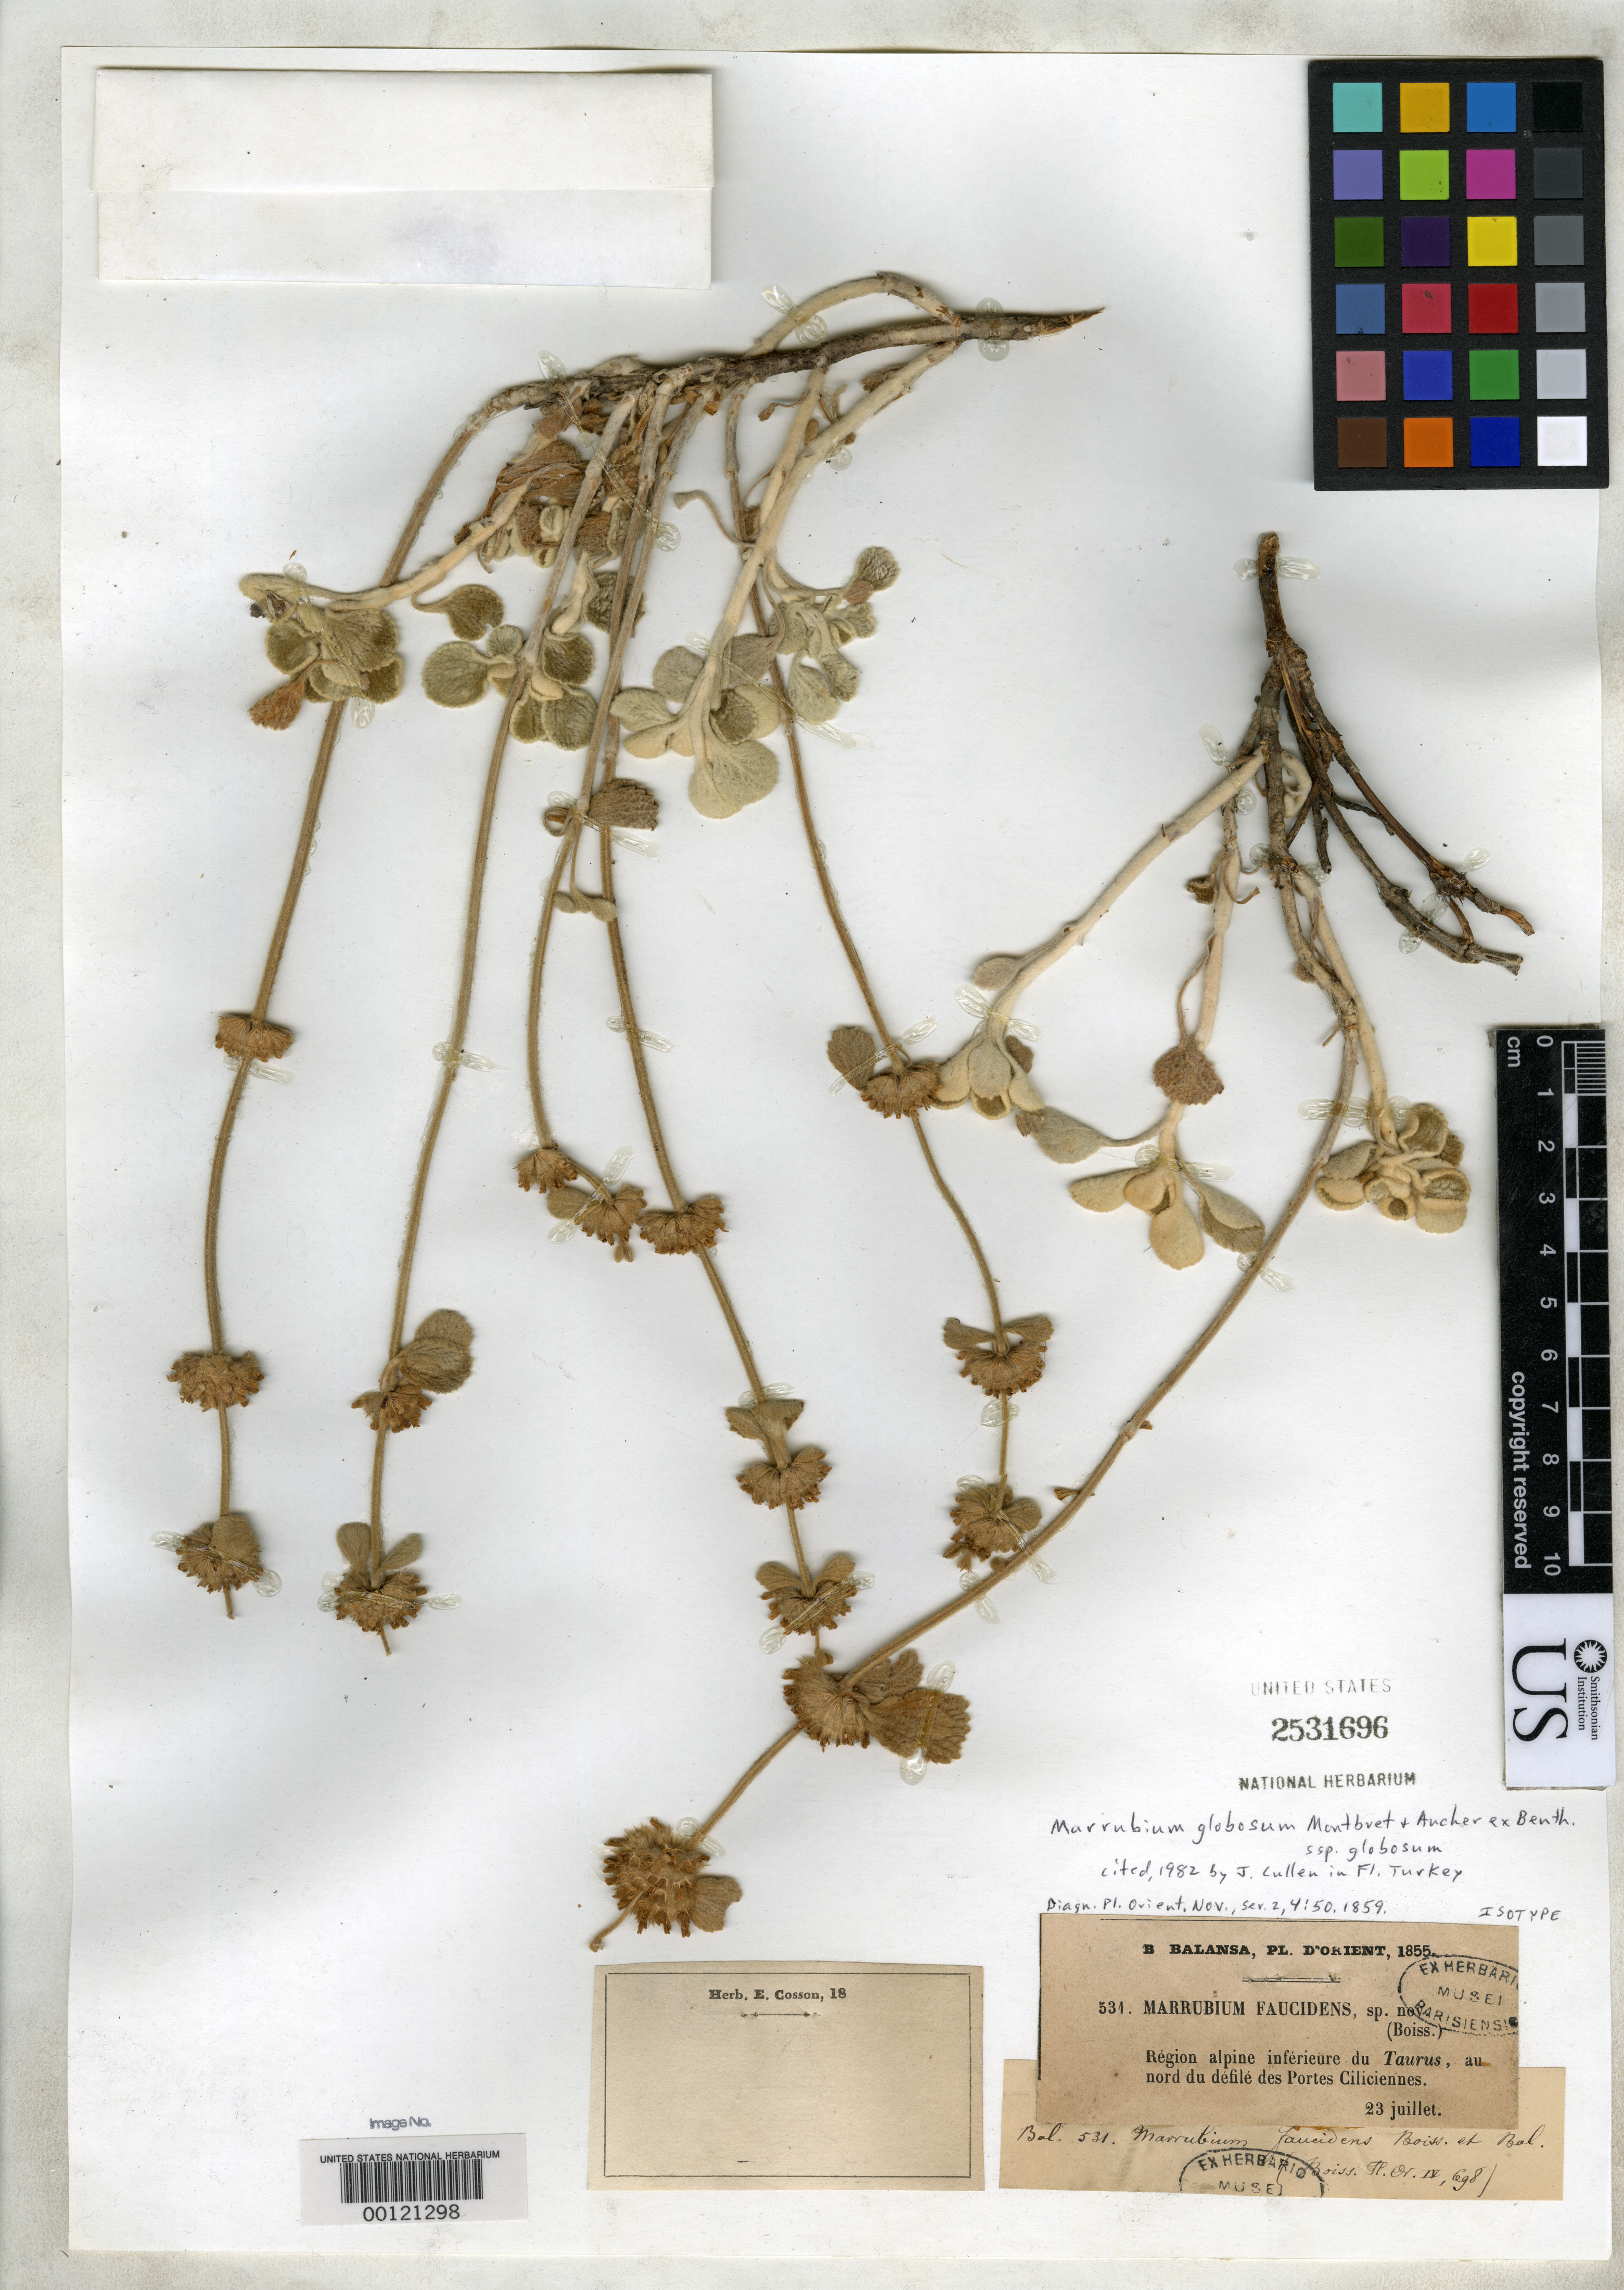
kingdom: Plantae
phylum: Tracheophyta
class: Magnoliopsida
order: Lamiales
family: Lamiaceae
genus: Marrubium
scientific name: Marrubium faucidens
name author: Boiss. & Balansa in Boiss.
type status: Isotype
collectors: B. Balansa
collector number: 531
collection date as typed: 23 Jul 1855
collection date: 1855-07-23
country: Turkey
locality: Region alpine inferieure du Taurus, au Nord du defile des portes Ciliciennes.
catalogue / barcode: US 2531696